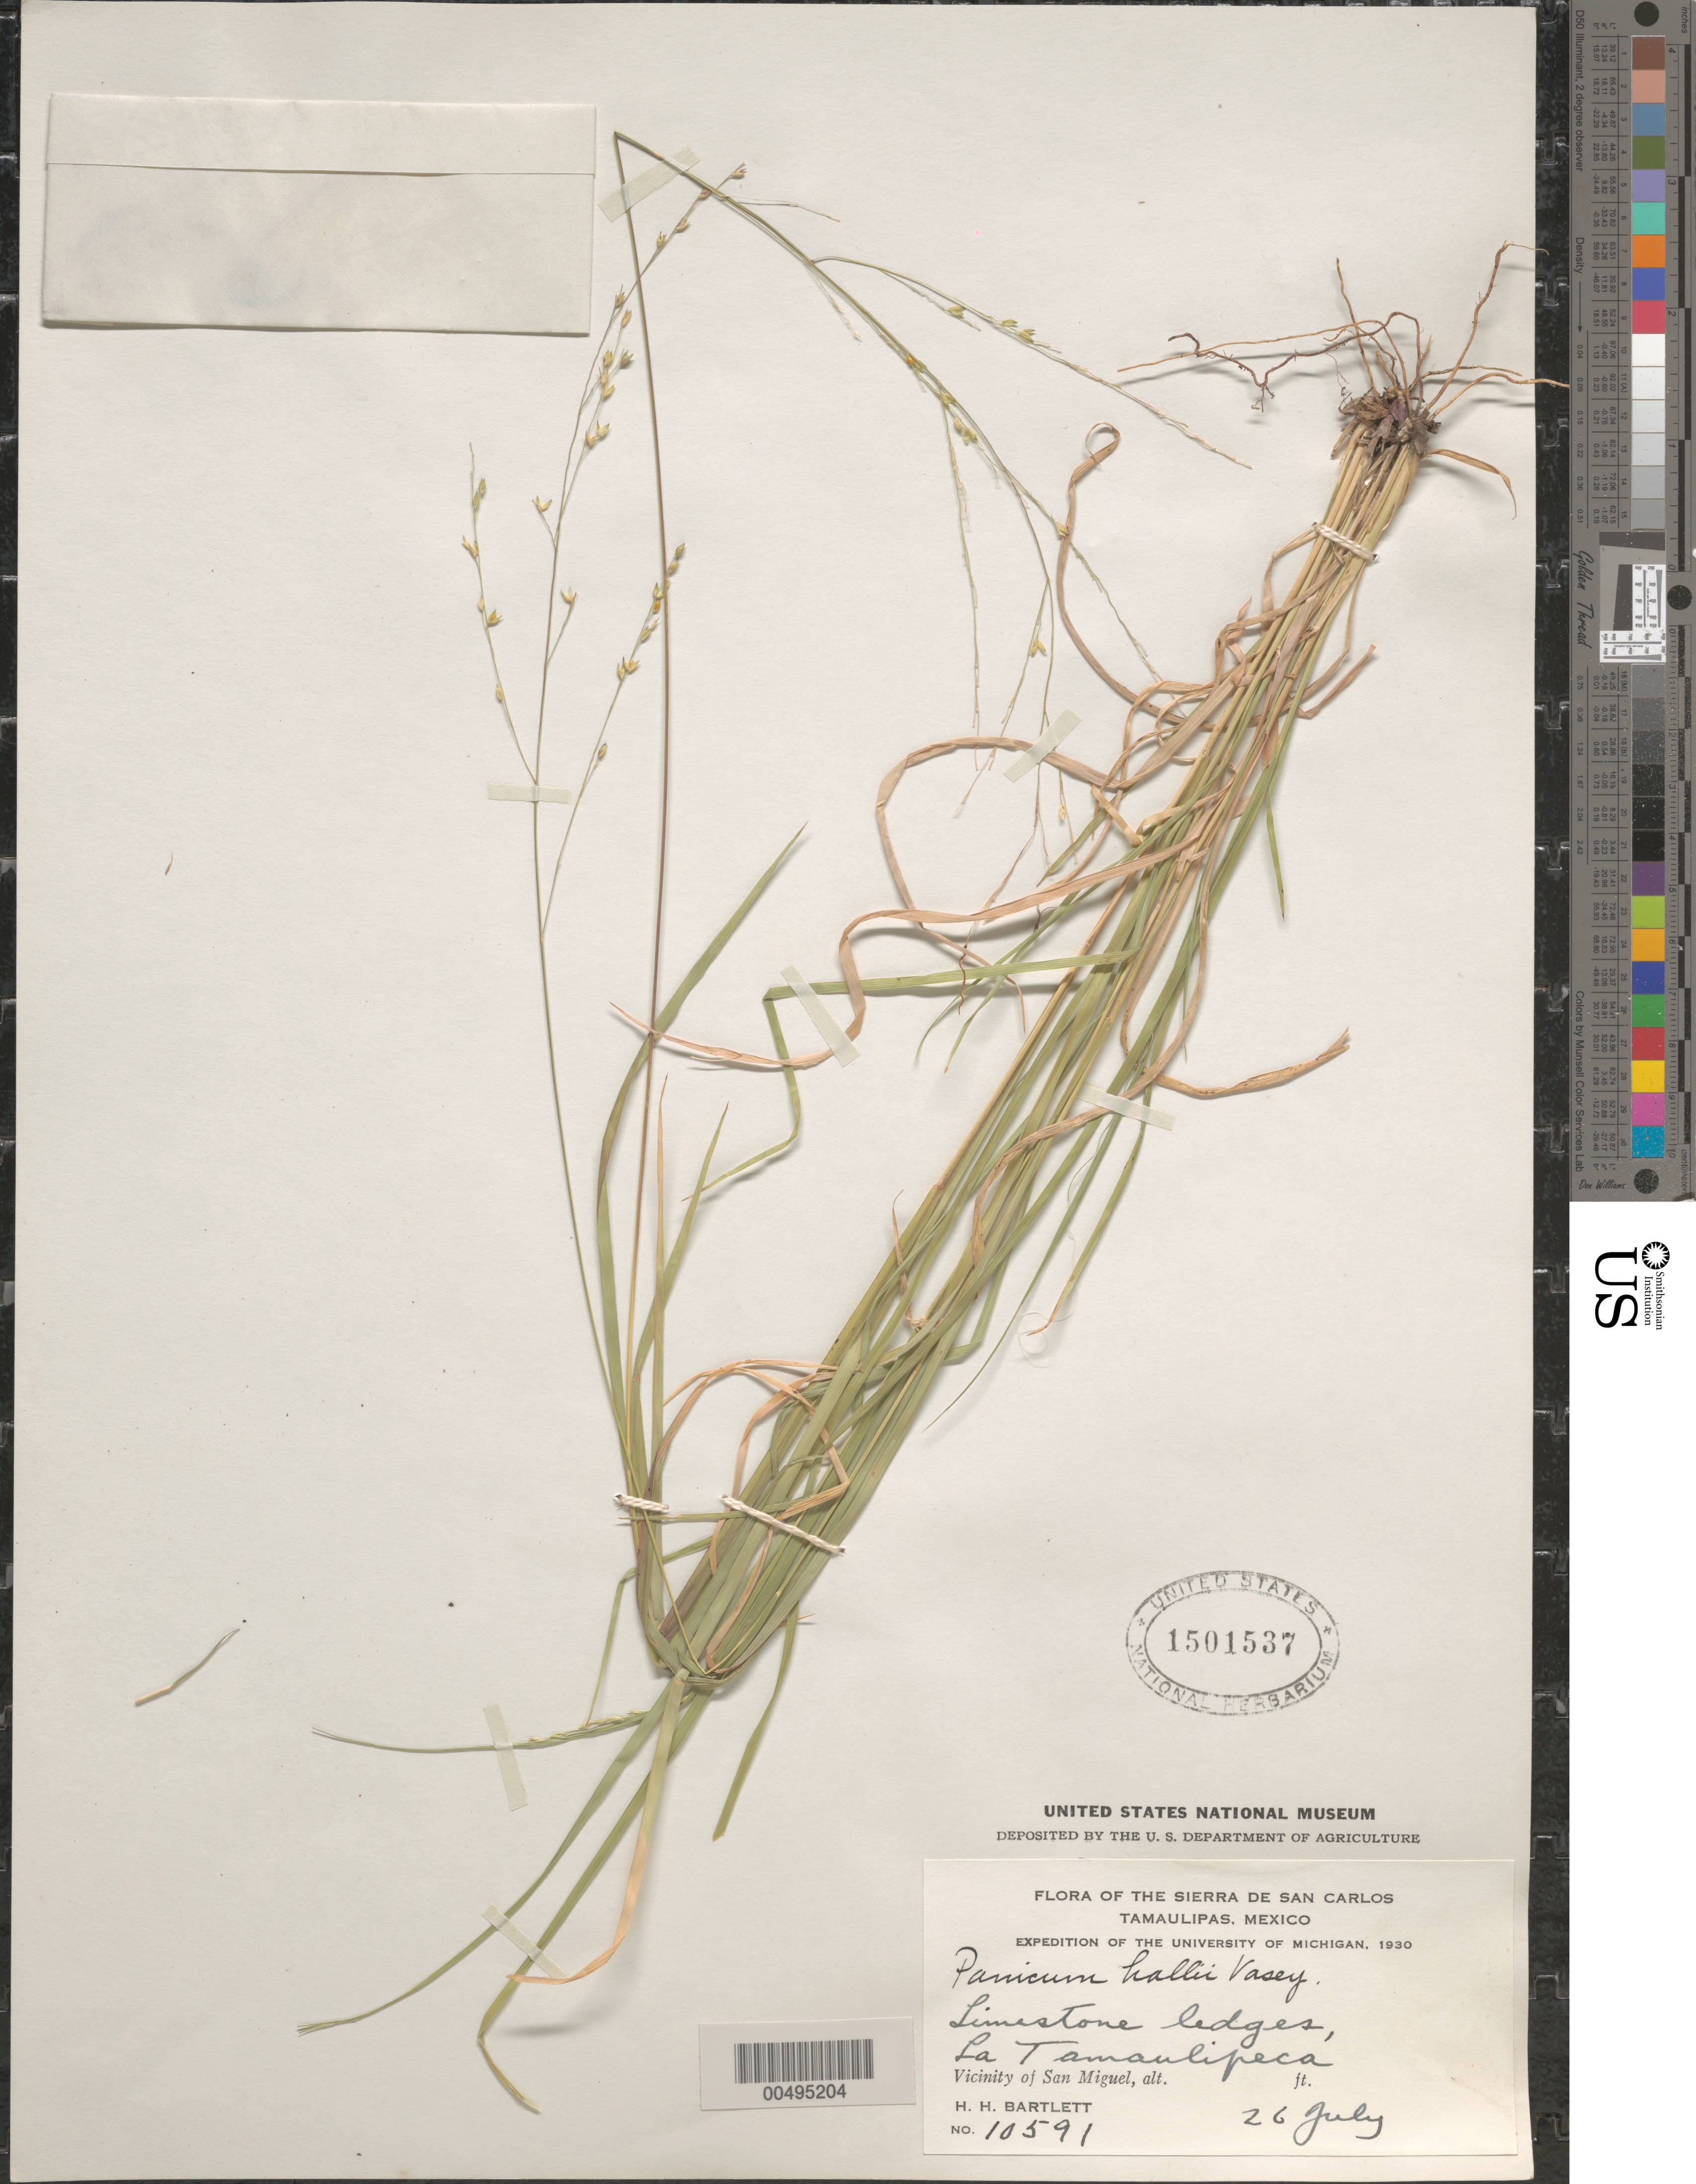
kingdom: Plantae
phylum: Tracheophyta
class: Liliopsida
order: Poales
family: Poaceae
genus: Panicum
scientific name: Panicum hallii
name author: Vasey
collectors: H. H. Bartlett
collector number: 10591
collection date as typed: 26 Jul 1930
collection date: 1930-07-26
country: Mexico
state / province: Tamaulipas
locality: Sierra de San Carlos, La Tamaulipeca, vicinity of San Miguel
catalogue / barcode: US 1501537